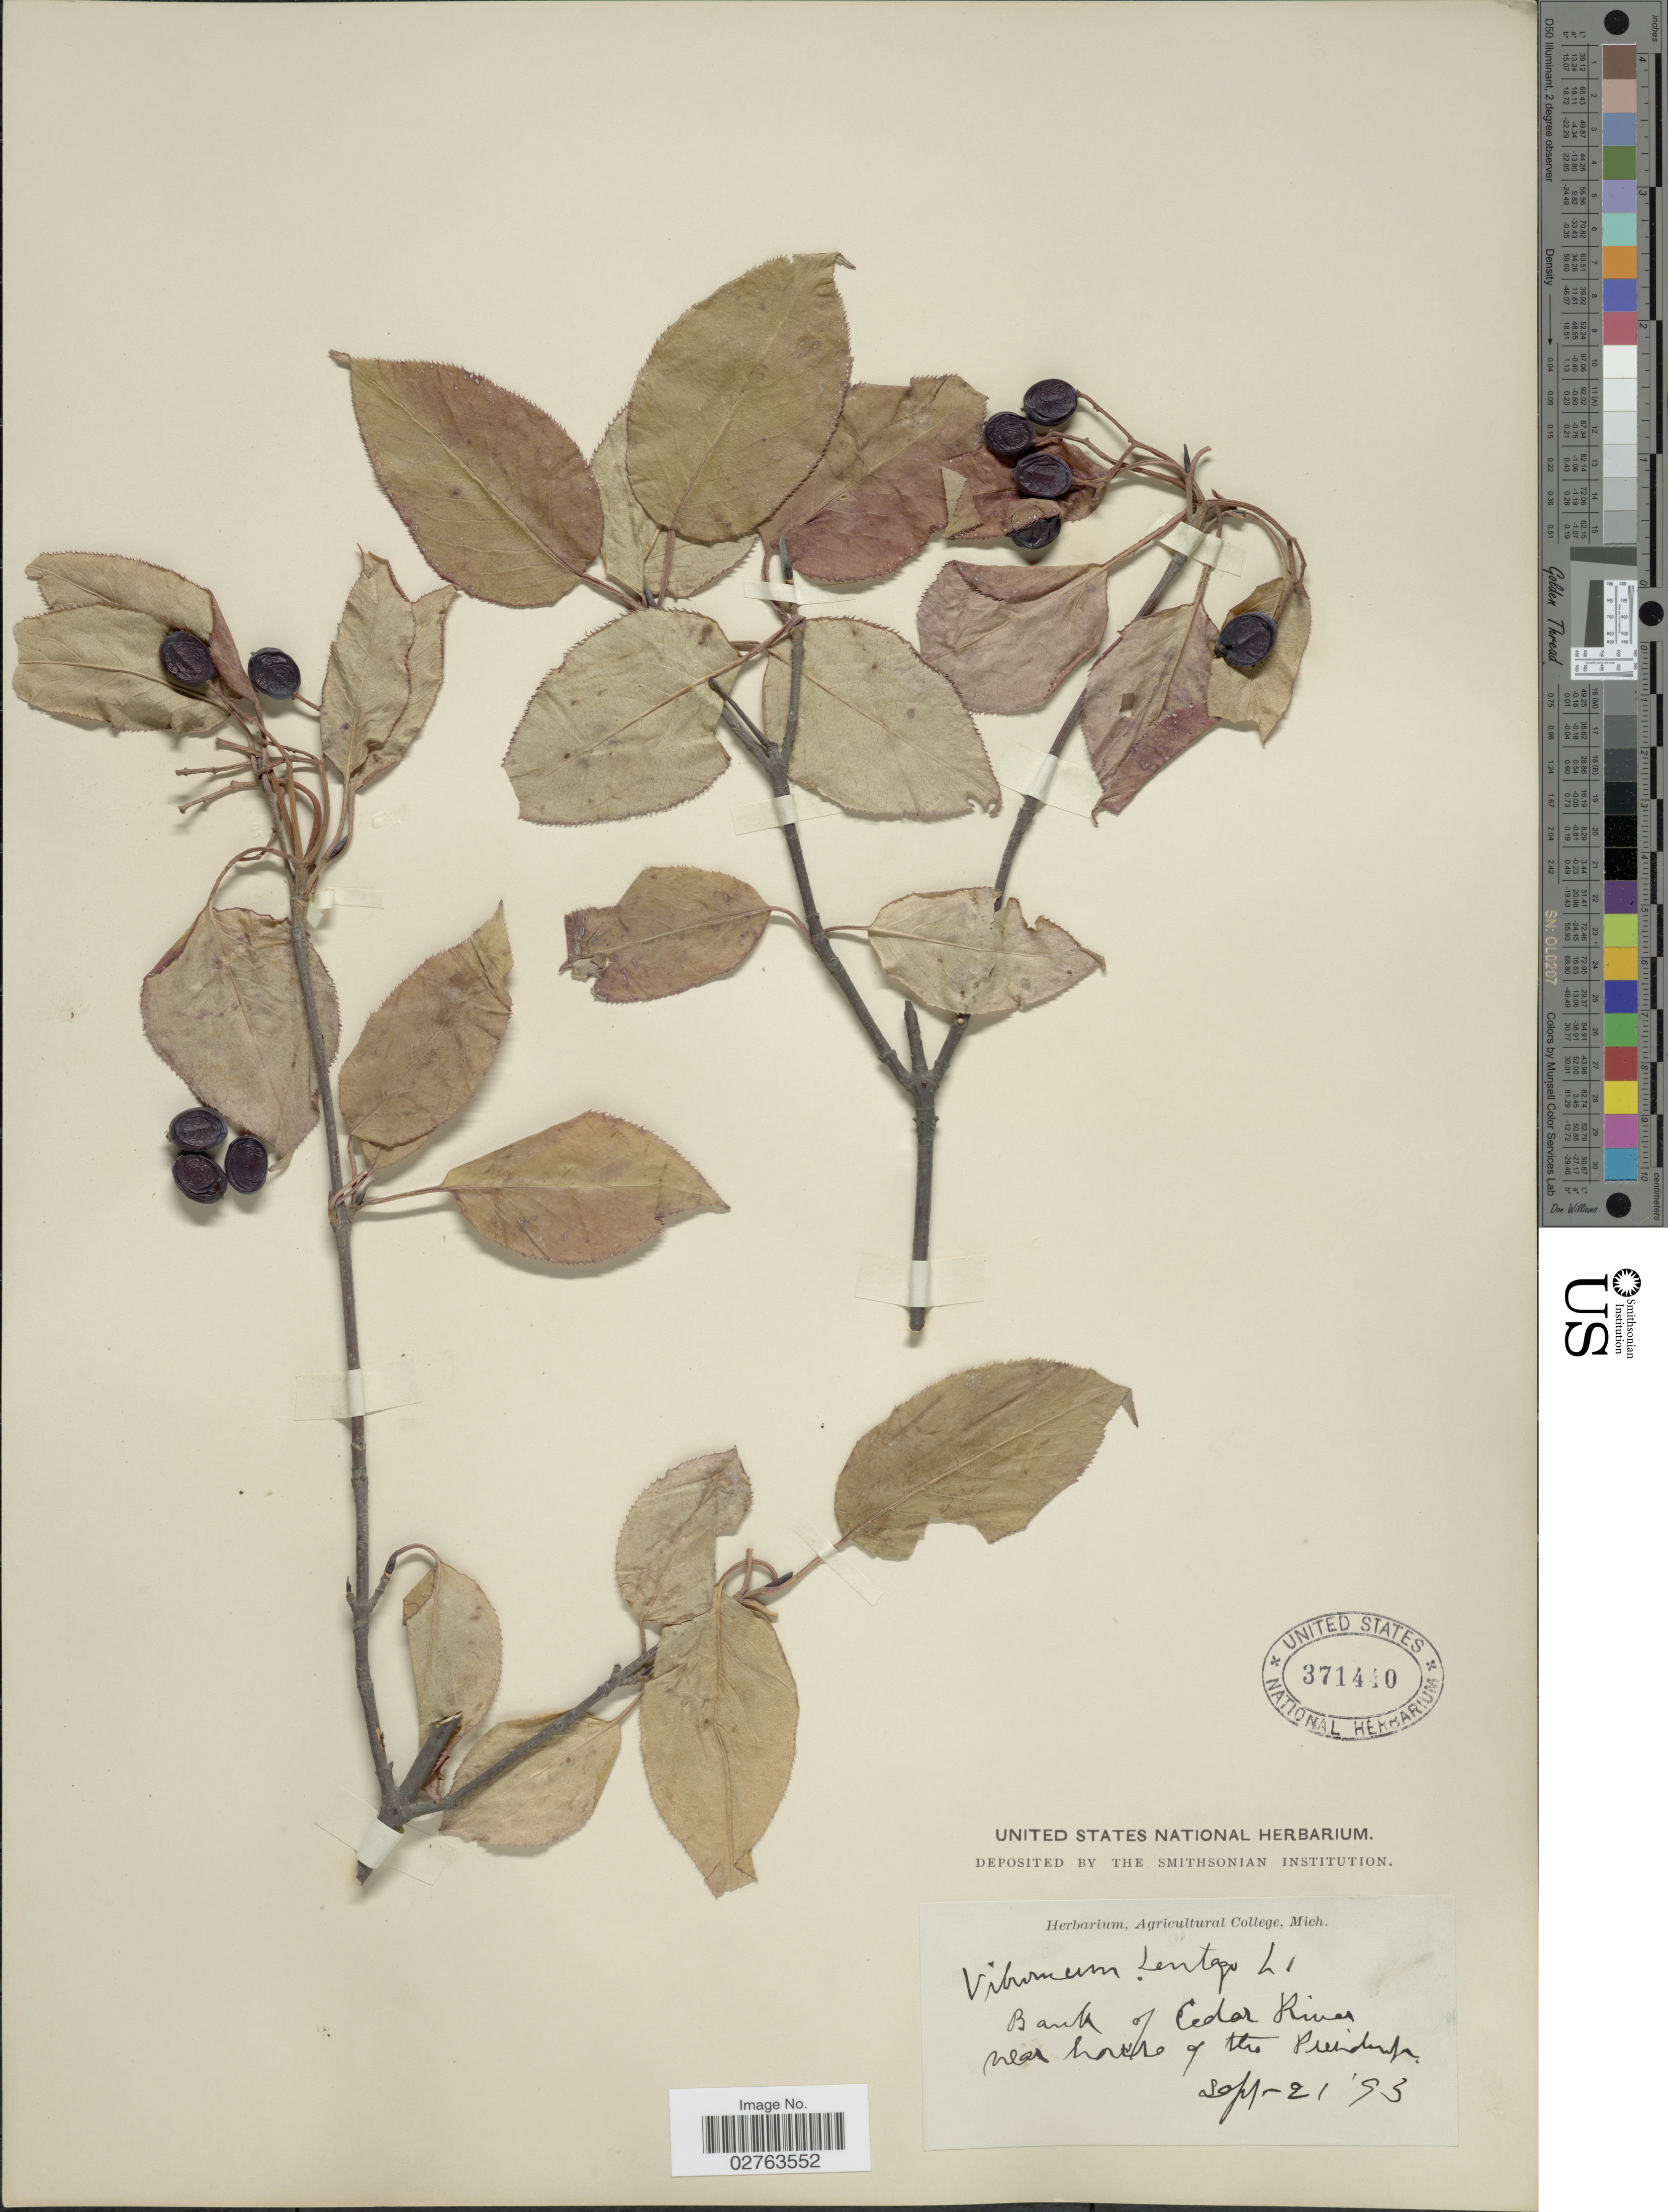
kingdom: Plantae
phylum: Tracheophyta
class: Magnoliopsida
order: Dipsacales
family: Viburnaceae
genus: Viburnum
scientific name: Viburnum lentago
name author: L.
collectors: Ex herb. Agricultural College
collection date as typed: Transcribed d/m/y: 21/9/93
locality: Bank of Cedar River near house of the Pundafa [interpreted]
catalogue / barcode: US 371440